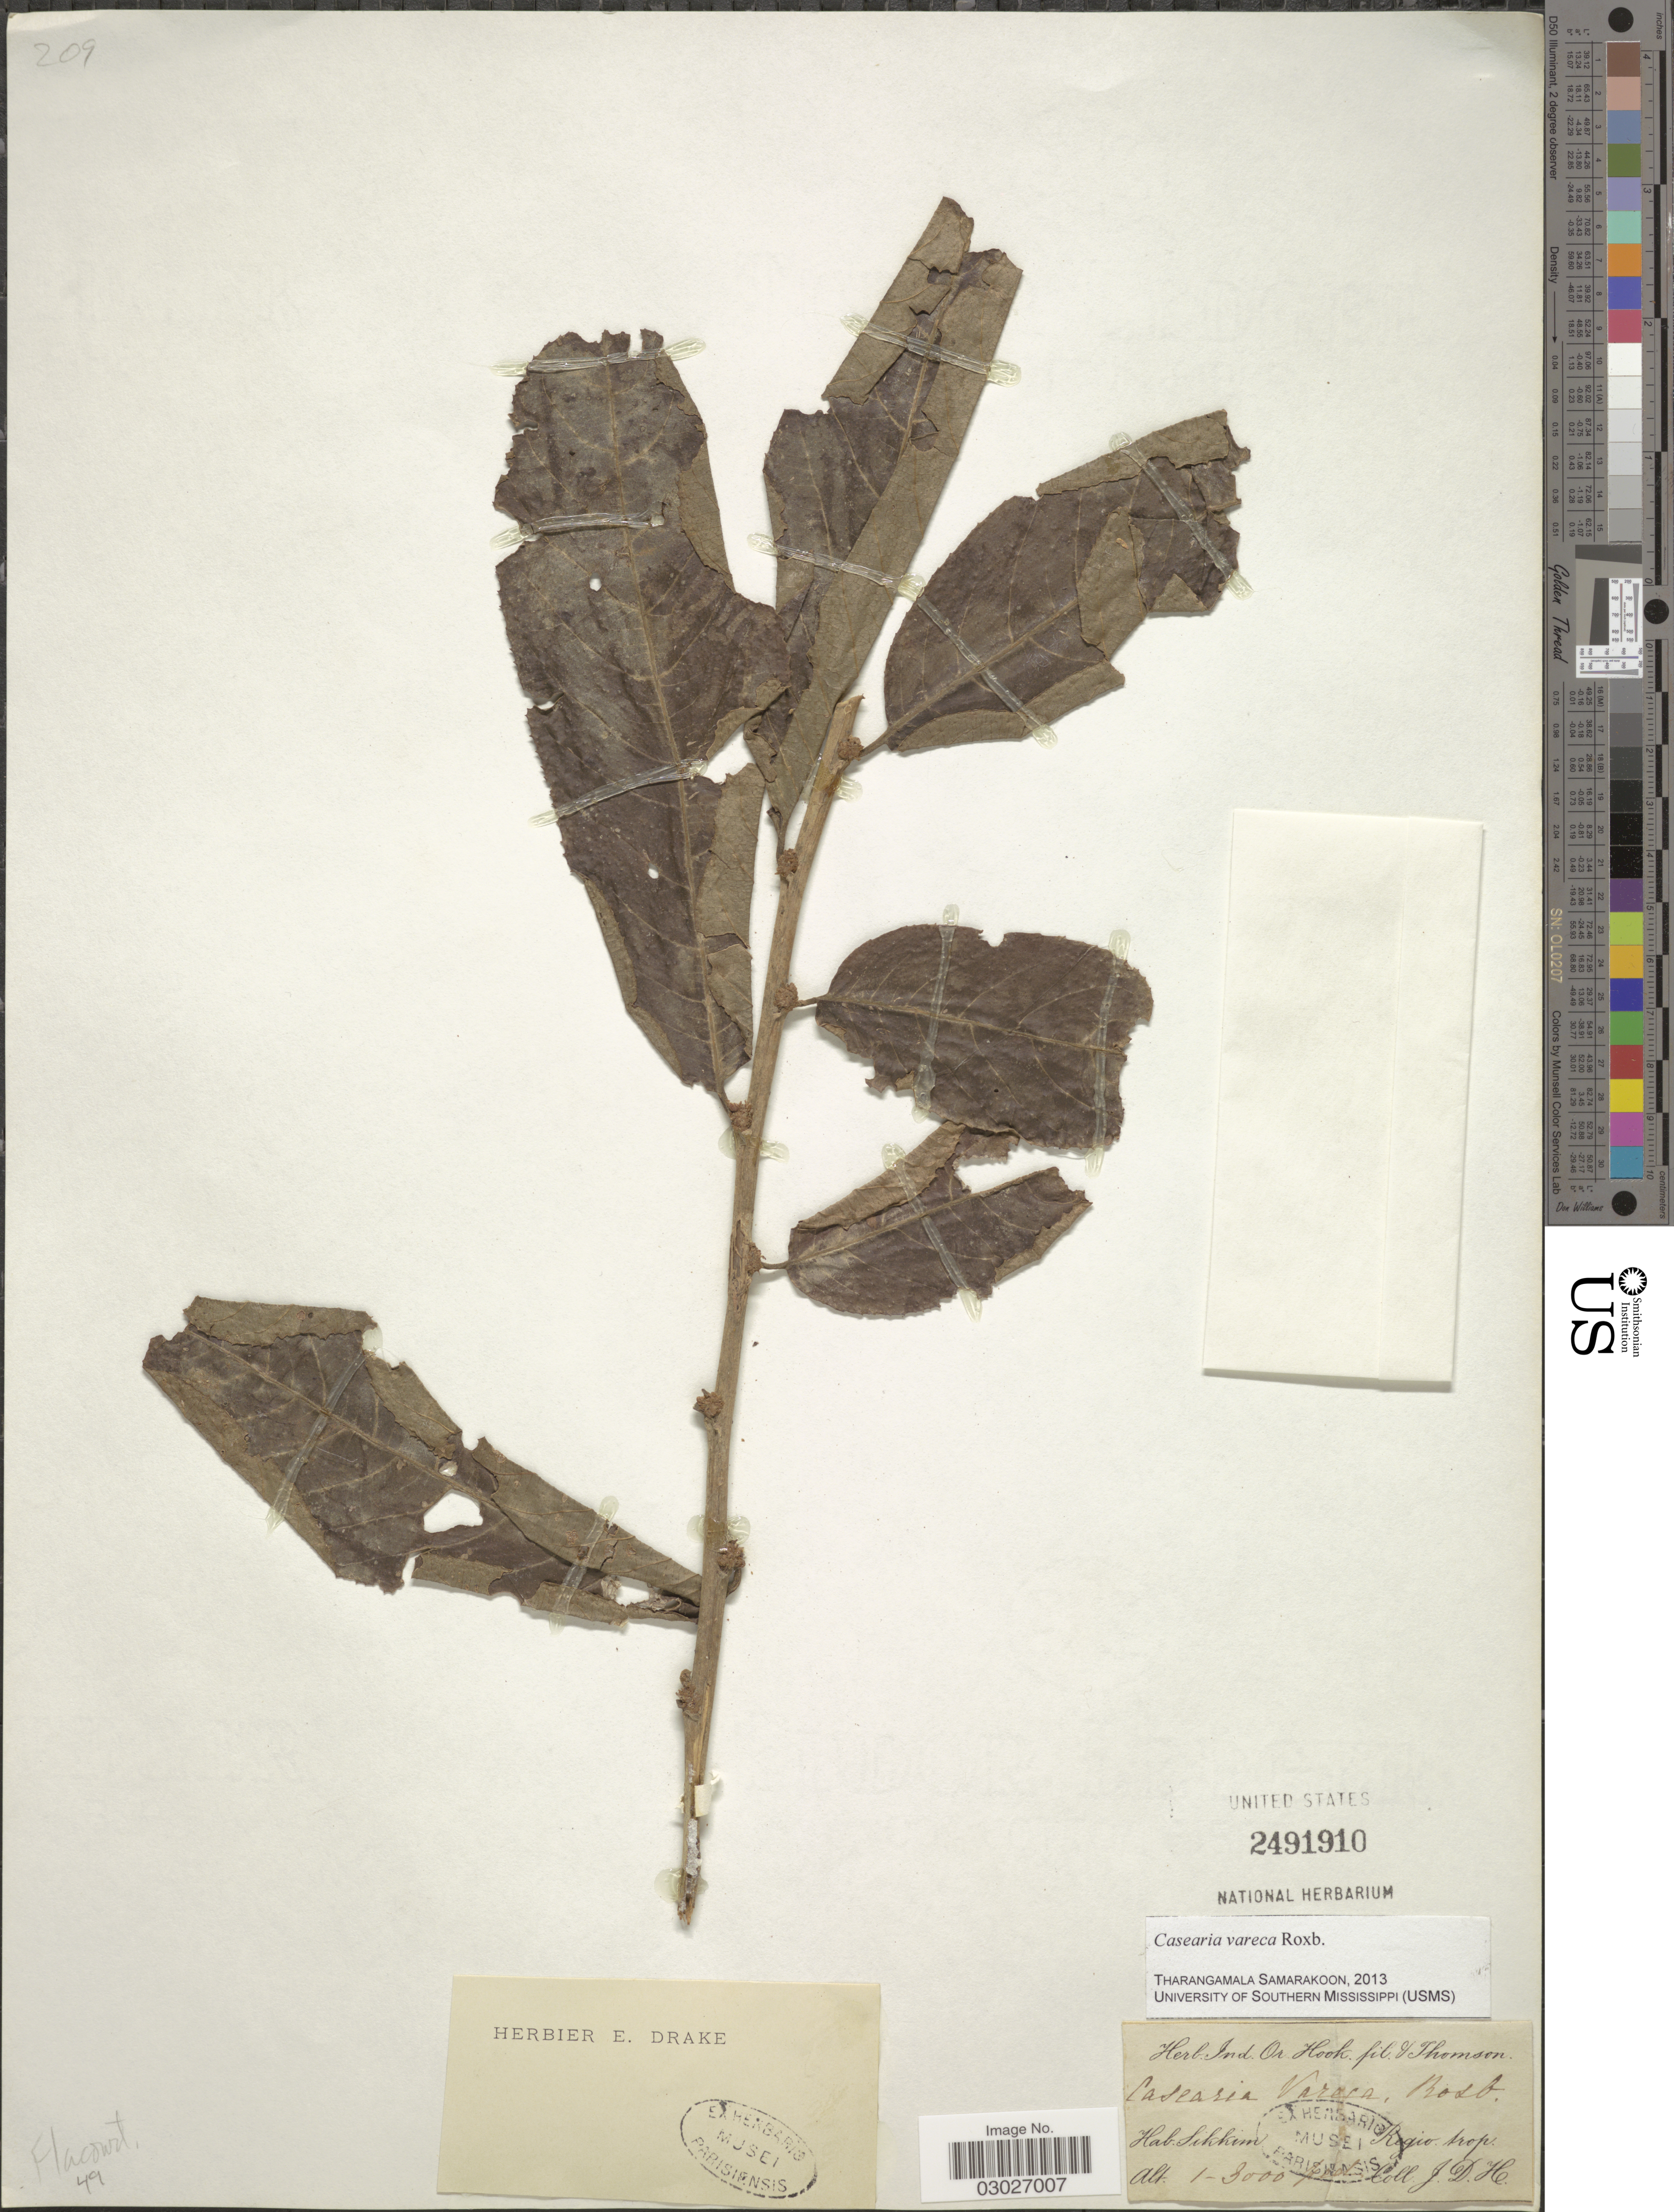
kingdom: Plantae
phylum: Tracheophyta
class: Magnoliopsida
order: Malpighiales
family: Salicaceae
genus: Casearia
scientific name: Casearia vareca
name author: Roxb.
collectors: J. D. Hooker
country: India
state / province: Sikkim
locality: Regio. trop.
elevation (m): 305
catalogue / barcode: US 2491910